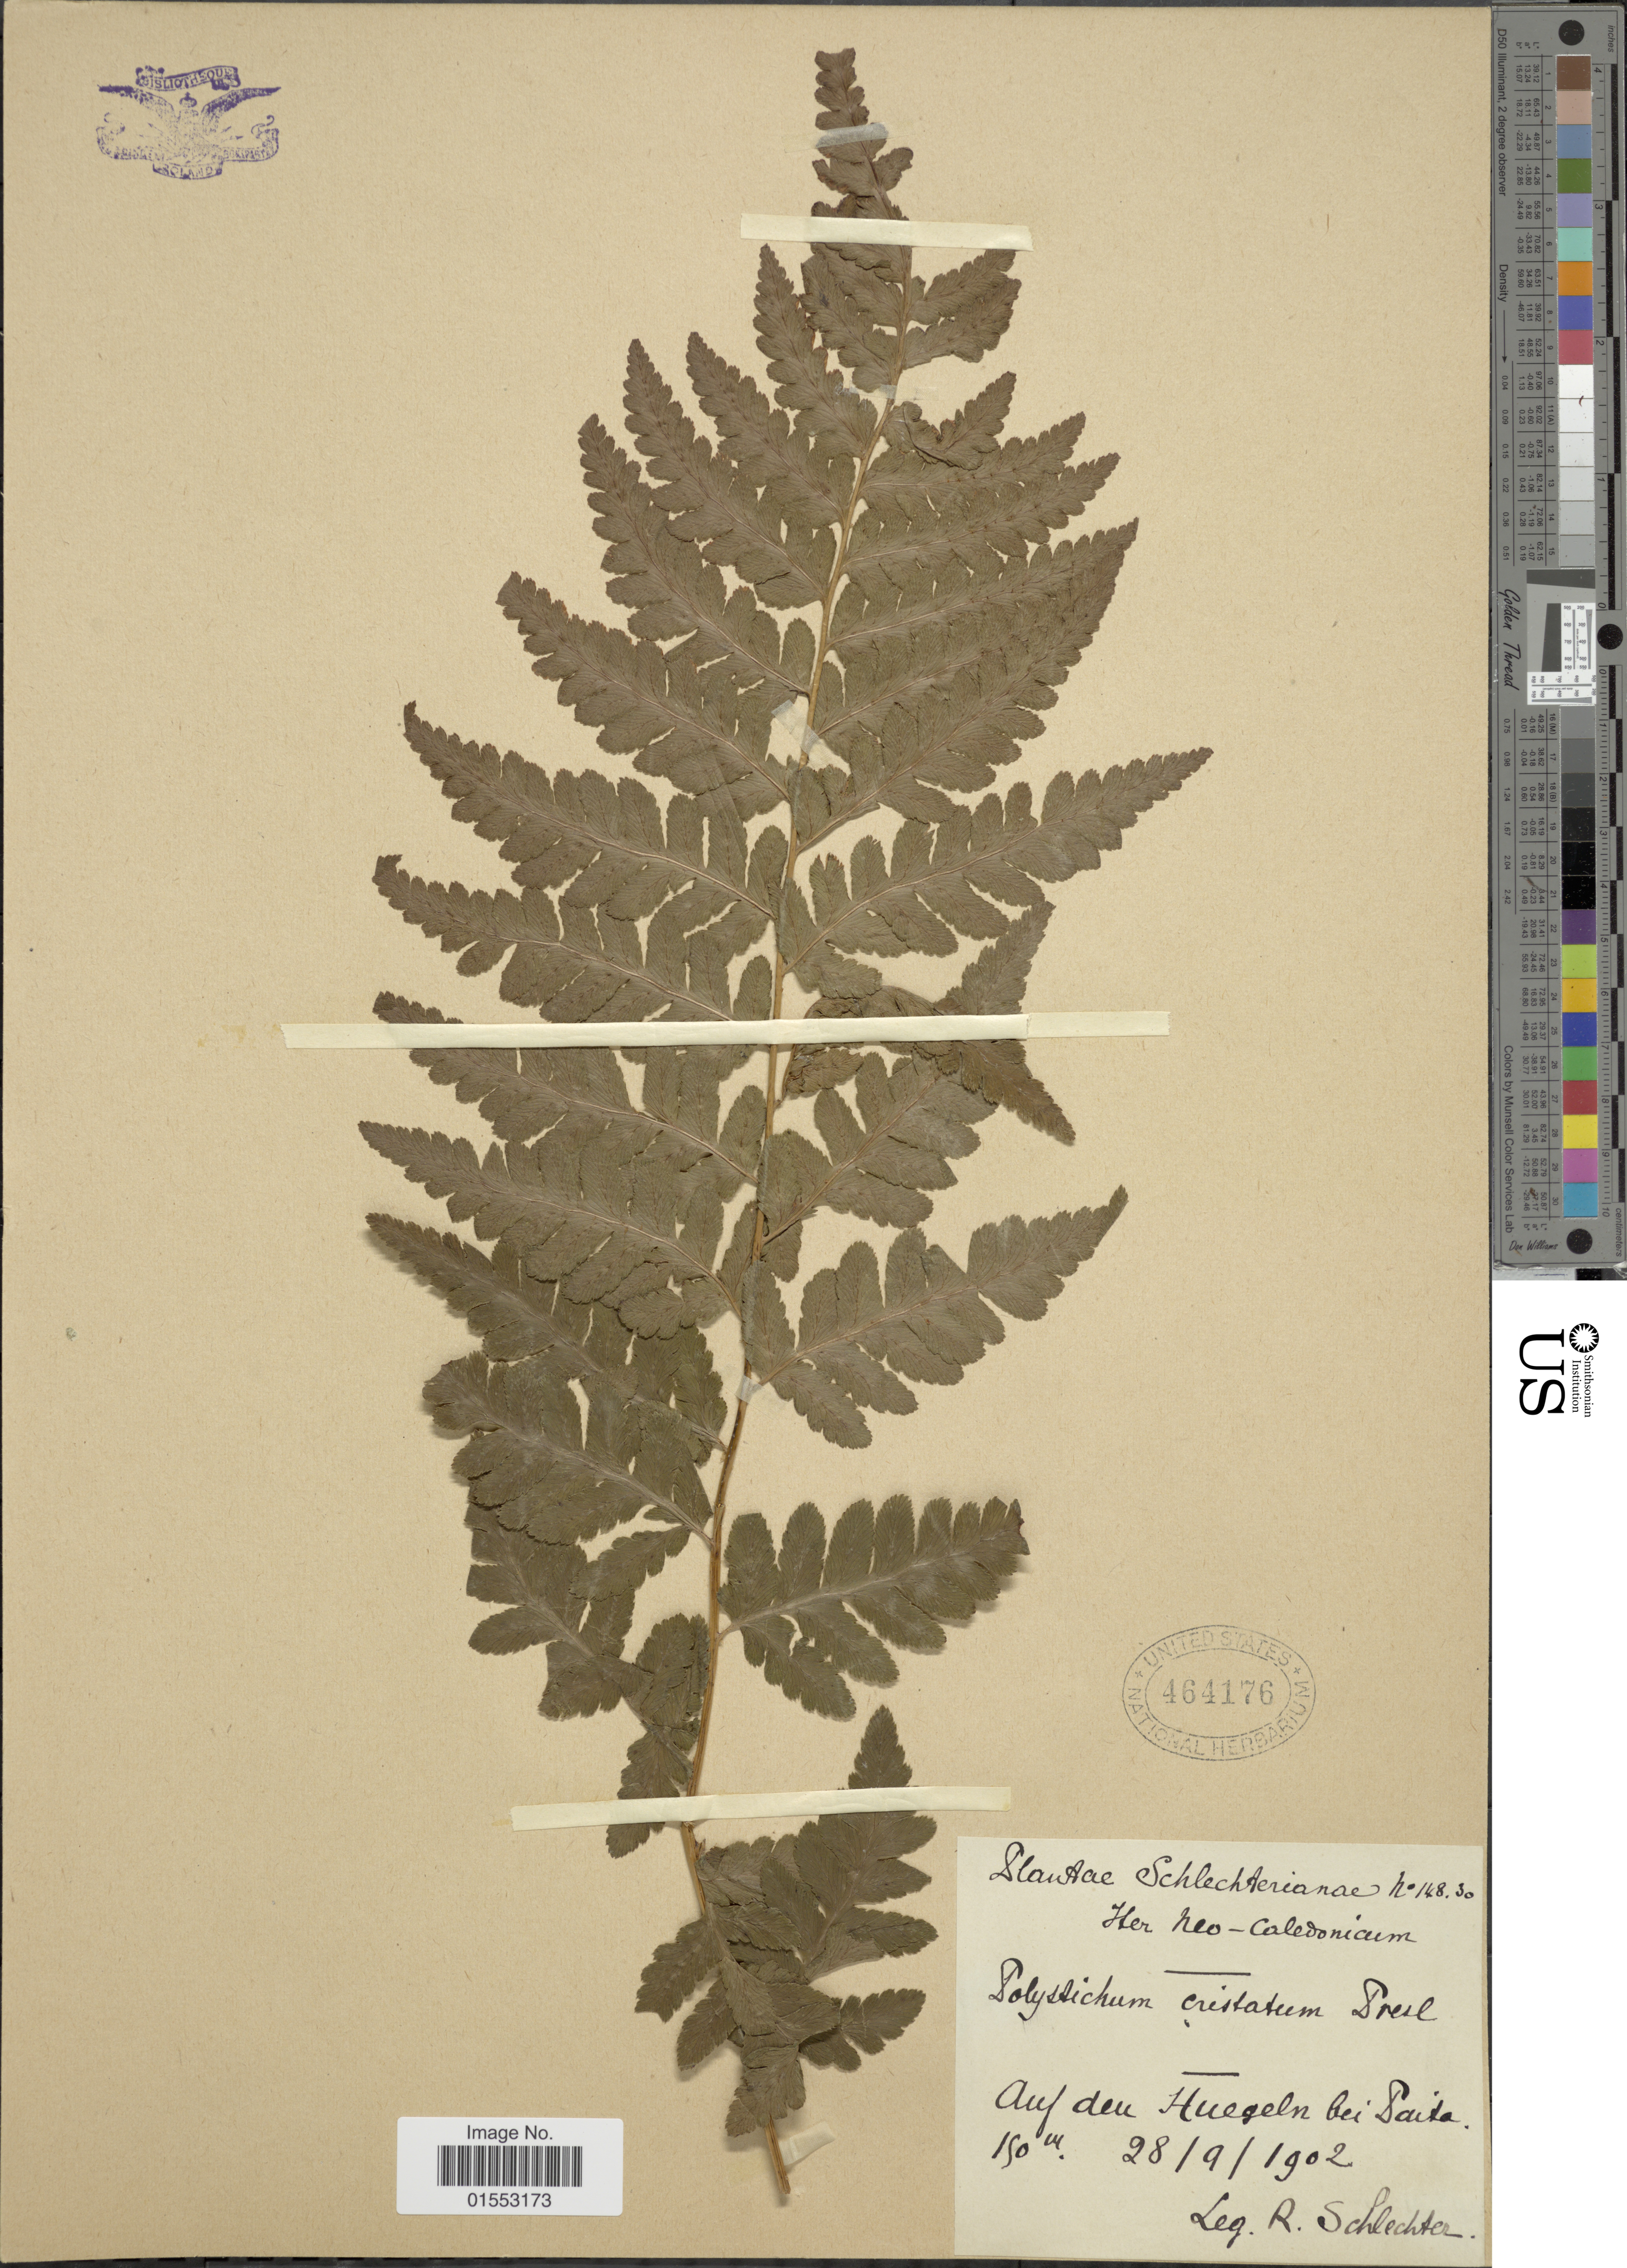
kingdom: Plantae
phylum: Tracheophyta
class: Polypodiopsida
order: Polypodiales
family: Dryopteridaceae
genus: Dryopteris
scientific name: Dryopteris cristata var. spinulosa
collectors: F. R. R. Schlechter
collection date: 1902-09-28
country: New Caledonia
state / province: South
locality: Auf den Huegeln bei Paita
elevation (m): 180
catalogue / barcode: US 464176